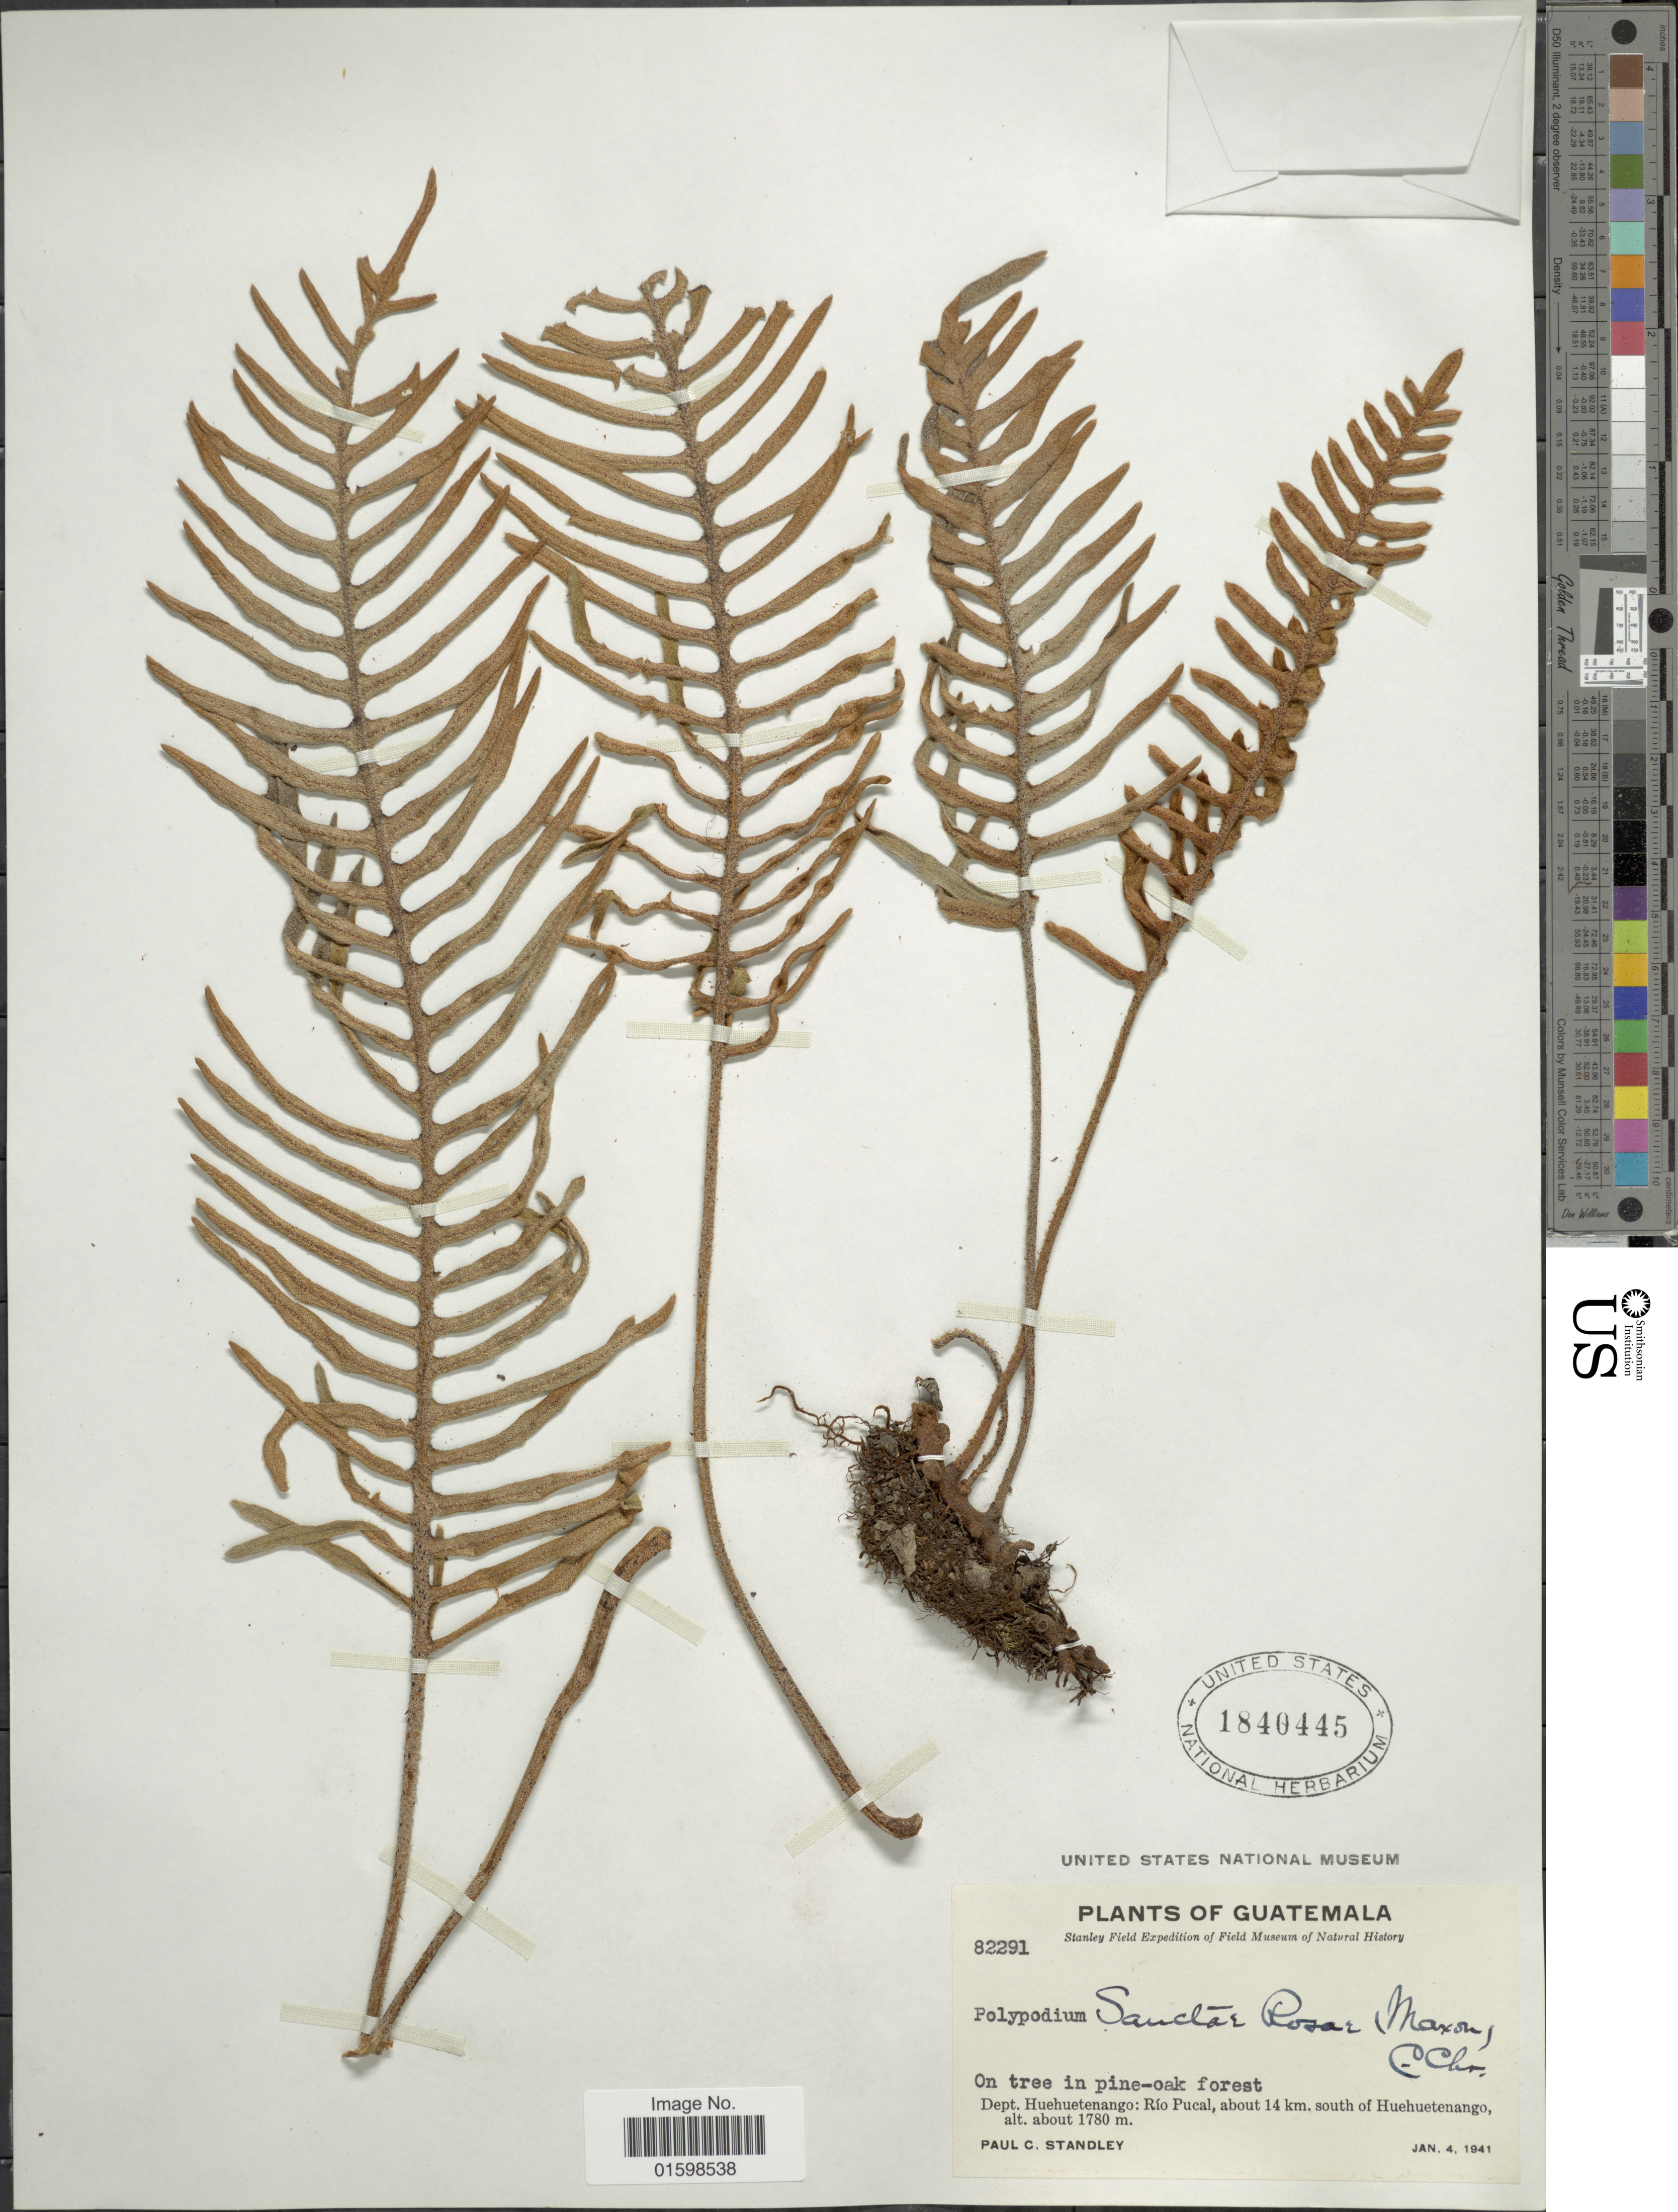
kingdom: Plantae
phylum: Tracheophyta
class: Polypodiopsida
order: Polypodiales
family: Polypodiaceae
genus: Pleopeltis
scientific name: Pleopeltis sanctae-rosae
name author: (Maxon) A.R. Sm. & Tejero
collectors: P. C. Standley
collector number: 82291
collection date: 1941-01-04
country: Guatemala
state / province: Huehuetenango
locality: On tree in pine-oak forest, Dept. Huehuetenango: Río Pucal, about 14 km. south of Huehuetenango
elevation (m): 1780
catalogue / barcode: US 1840445